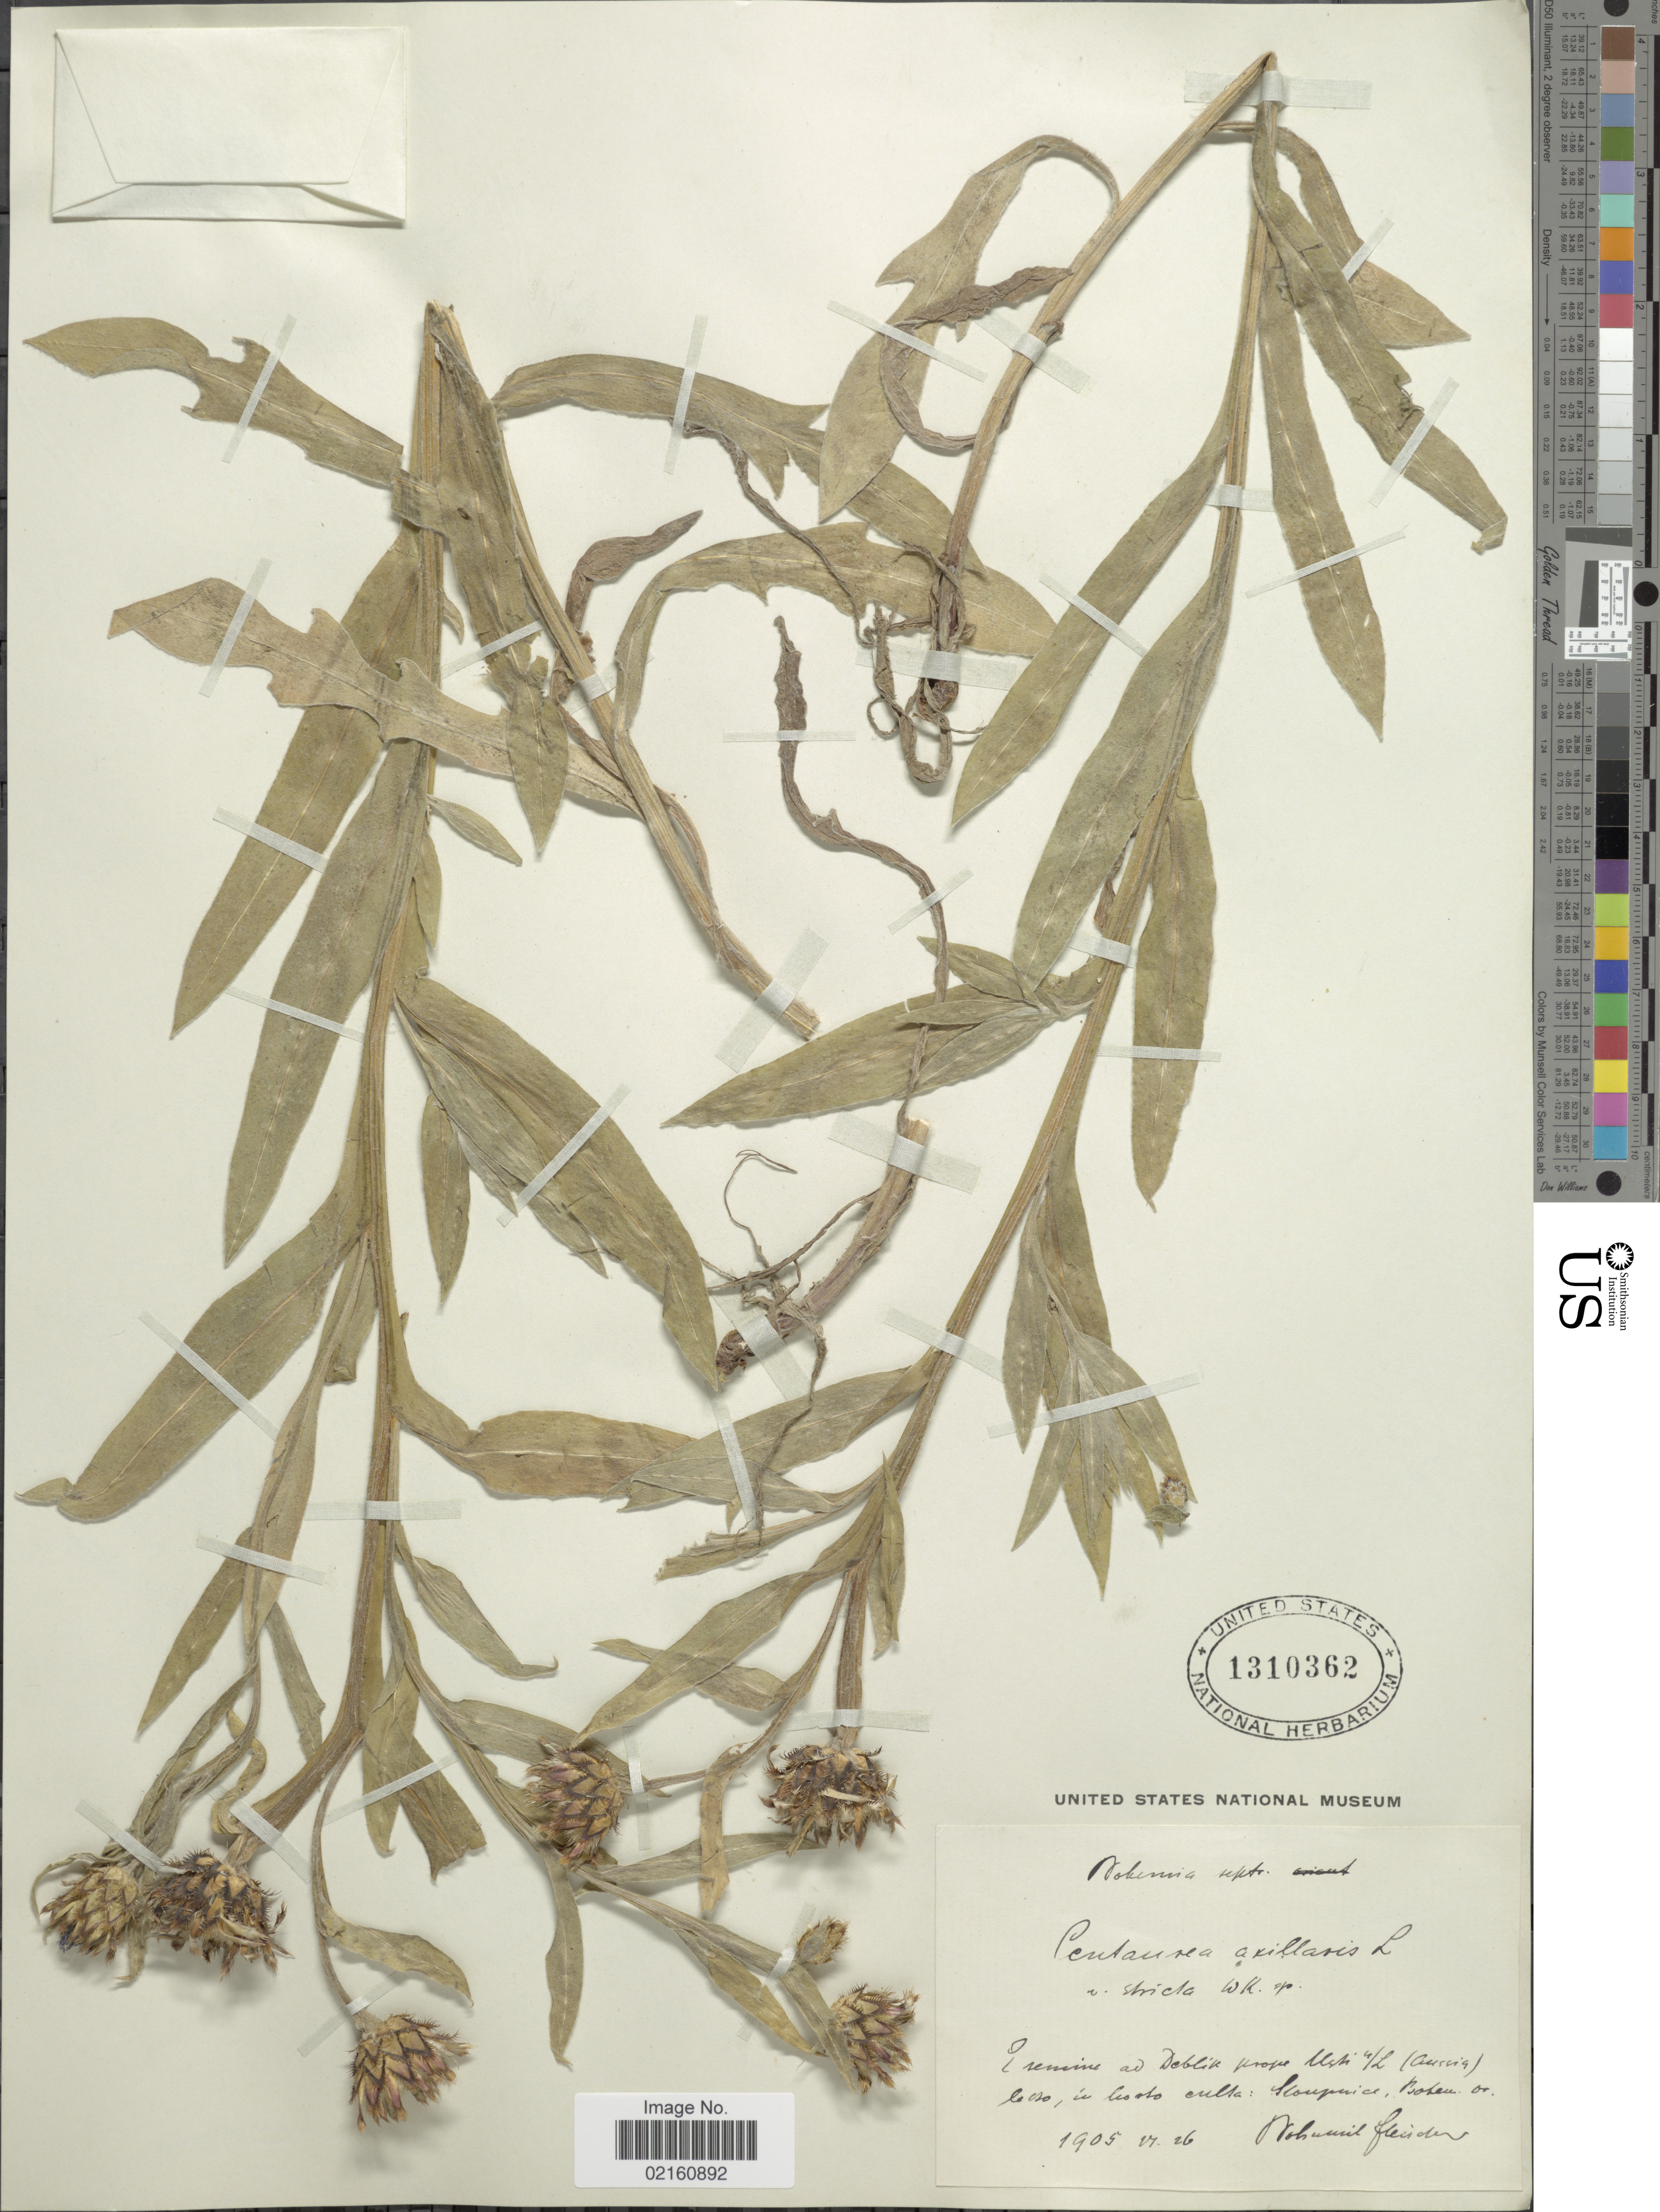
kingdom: Plantae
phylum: Tracheophyta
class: Magnoliopsida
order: Asterales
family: Asteraceae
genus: Centaurea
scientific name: Centaurea axillaris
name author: Willd.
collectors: B. Fleischer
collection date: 1905-06-26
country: Czechia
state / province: Usti nad Labem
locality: Ad Deblir prope Uski u/L (Aussia) Coso [interpreted]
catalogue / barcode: US 1310362